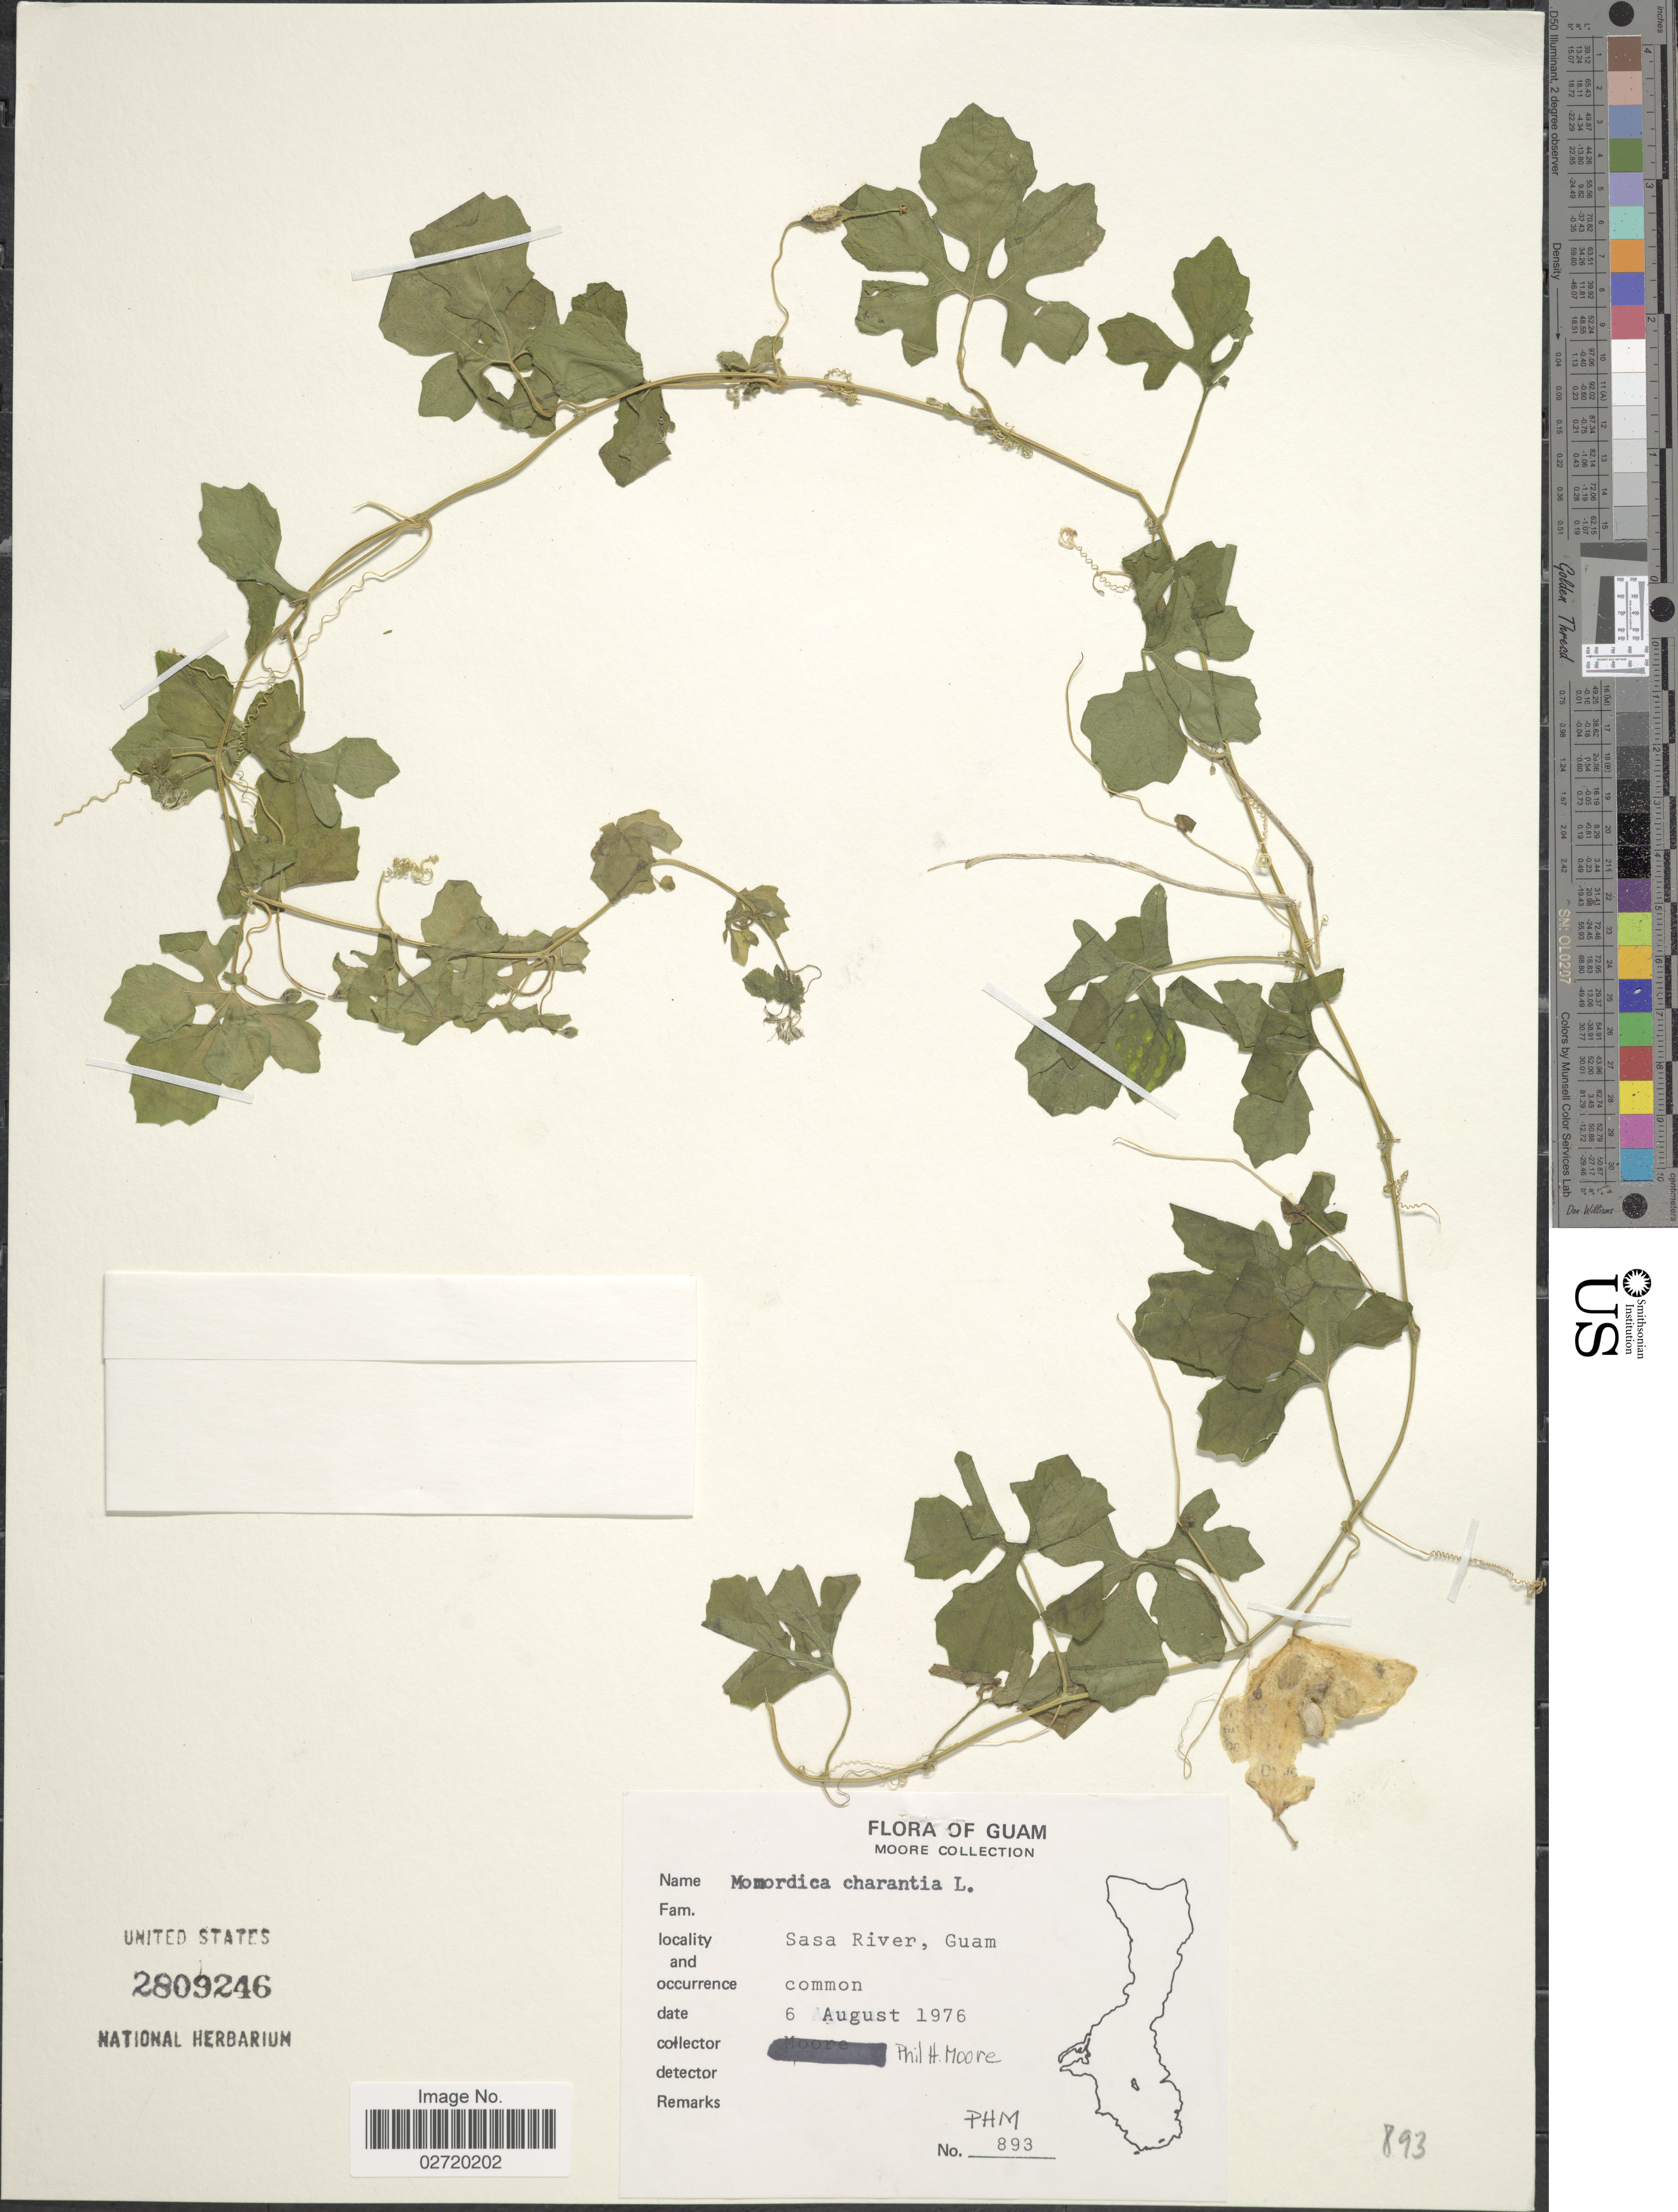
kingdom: Plantae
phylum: Tracheophyta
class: Magnoliopsida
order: Cucurbitales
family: Cucurbitaceae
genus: Momordica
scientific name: Momordica charantia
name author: L.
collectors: P. H. Moore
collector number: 893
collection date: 1976-08-06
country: Guam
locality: Guam, Sasa River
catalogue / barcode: US 2809246